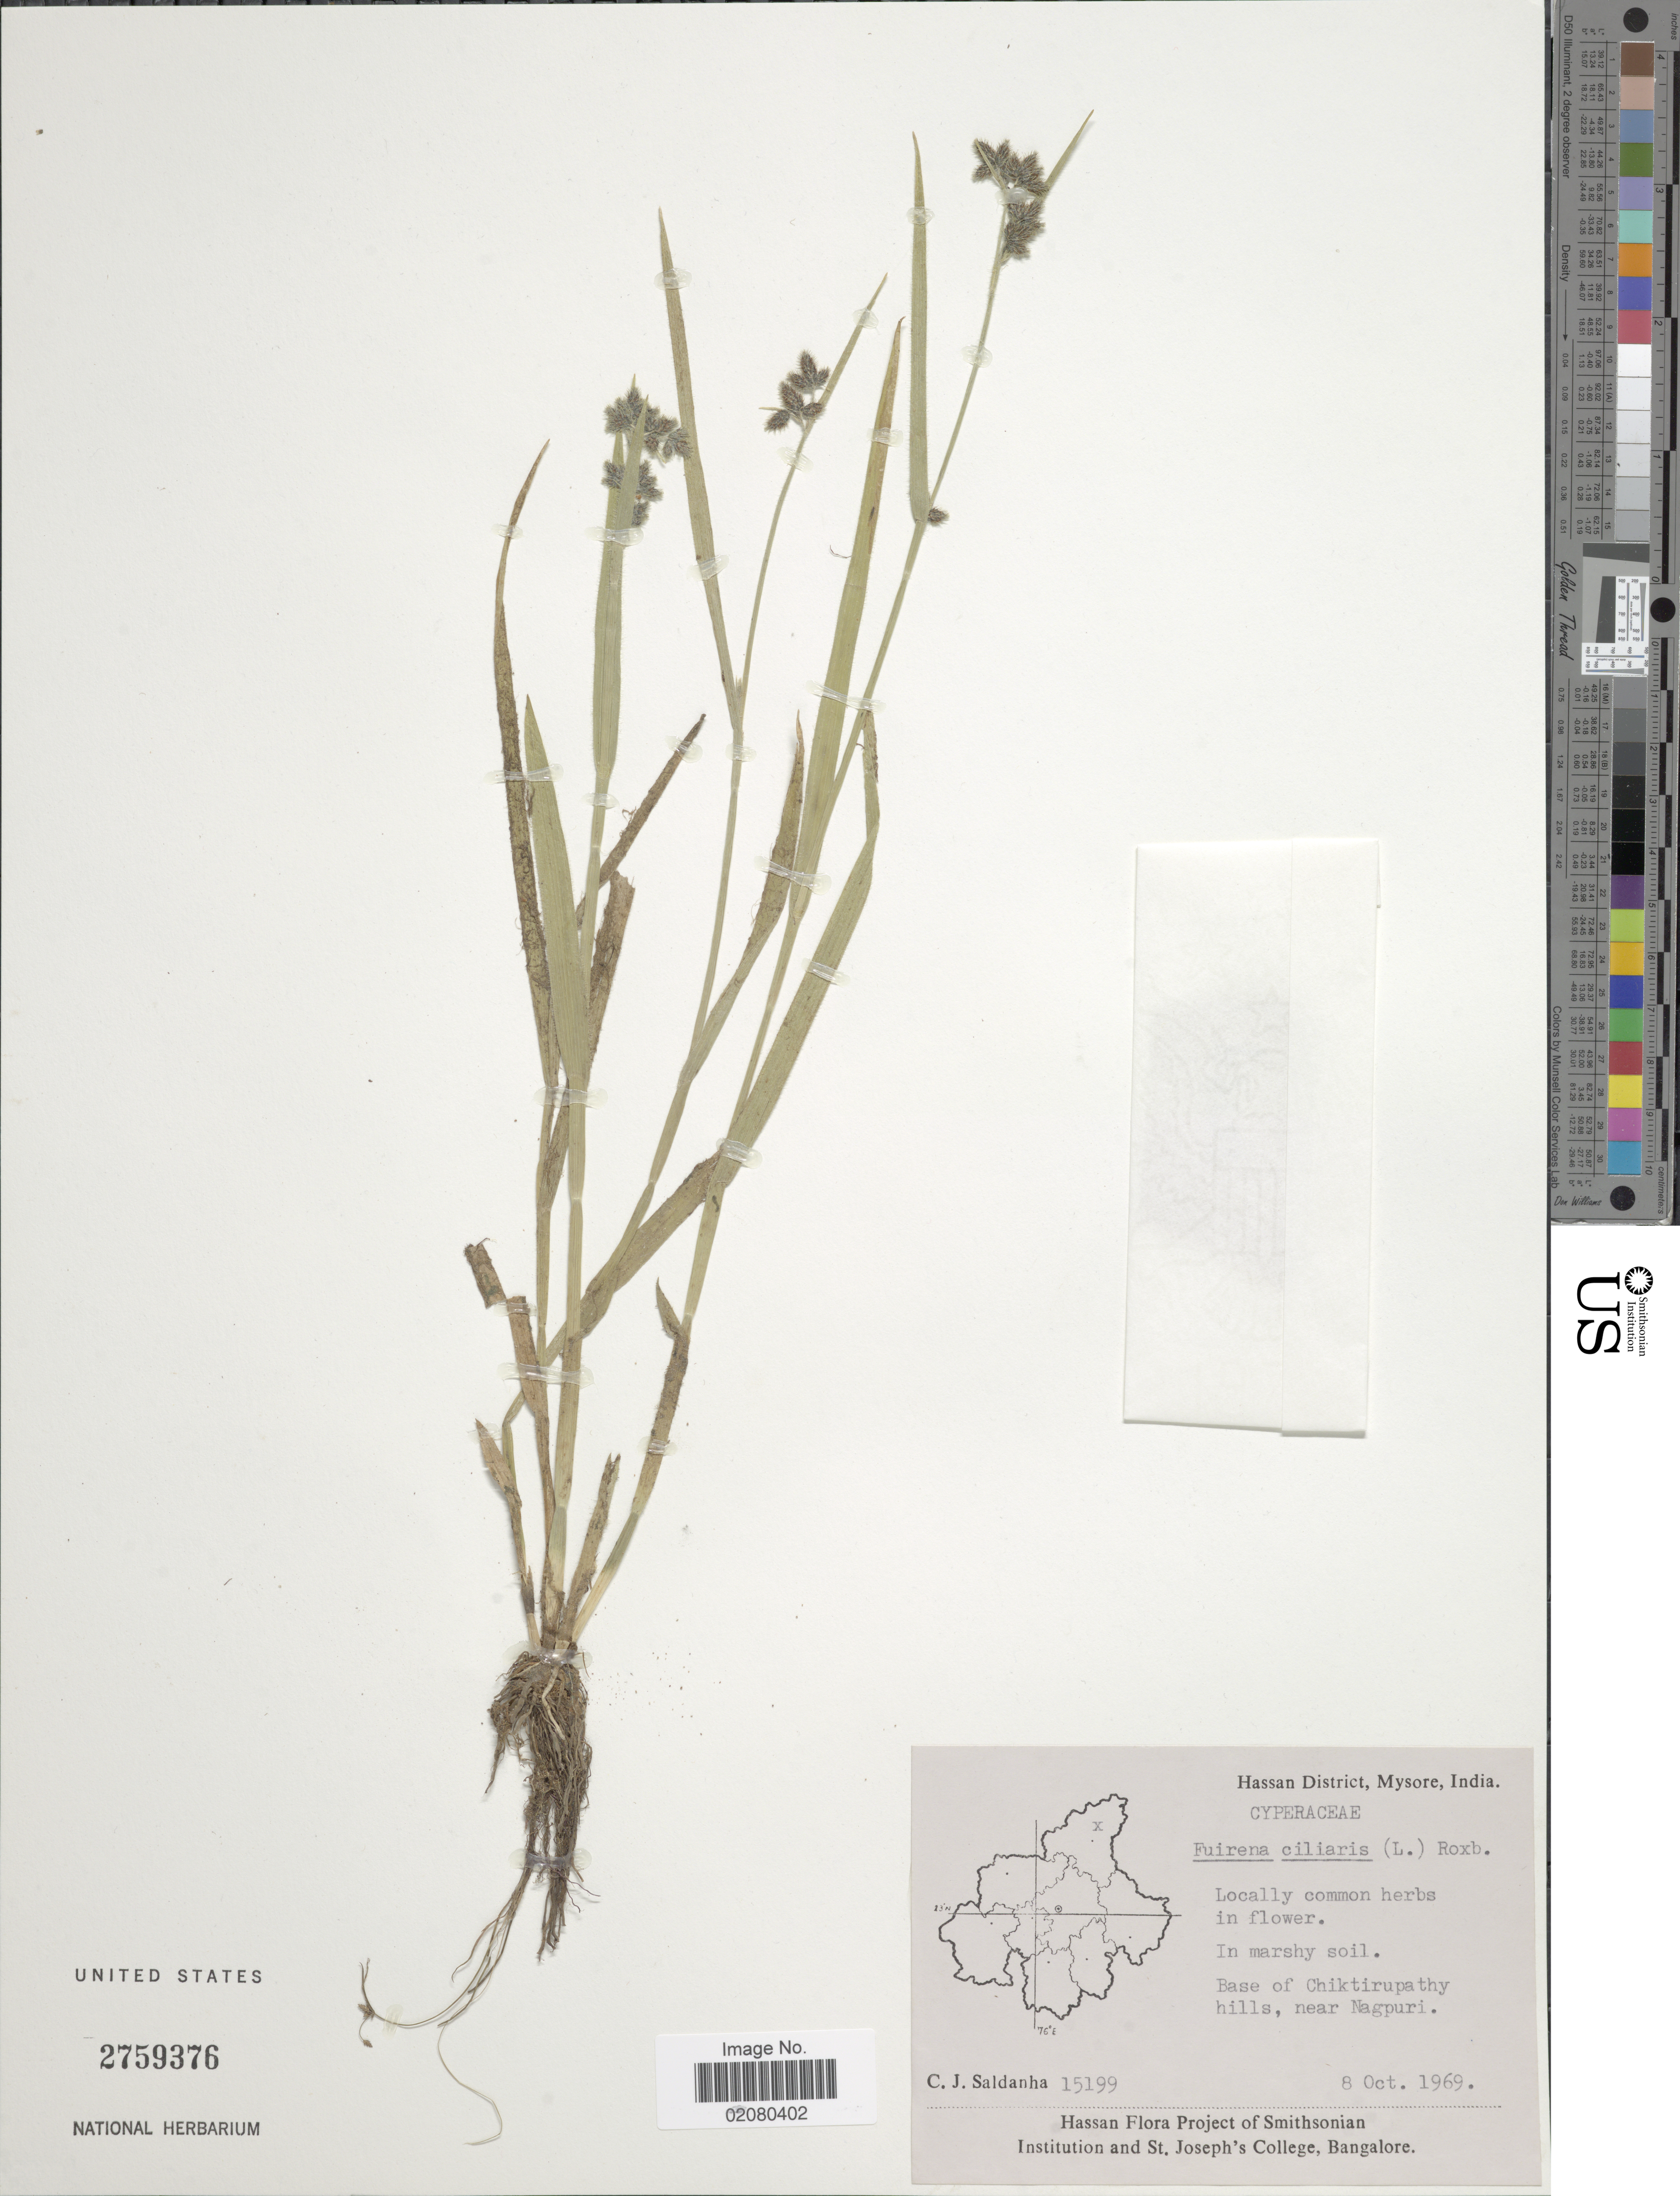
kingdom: Plantae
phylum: Tracheophyta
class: Liliopsida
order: Poales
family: Cyperaceae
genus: Fuirena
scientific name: Fuirena ciliaris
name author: (L.) Roxb.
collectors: C. J. Saldanha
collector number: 15199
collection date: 1969-10-08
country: India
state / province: Karnataka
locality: Hassan District, Mysore, India, Base of chiktirupathy hills, near Nagpuri.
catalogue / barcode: US 2759376